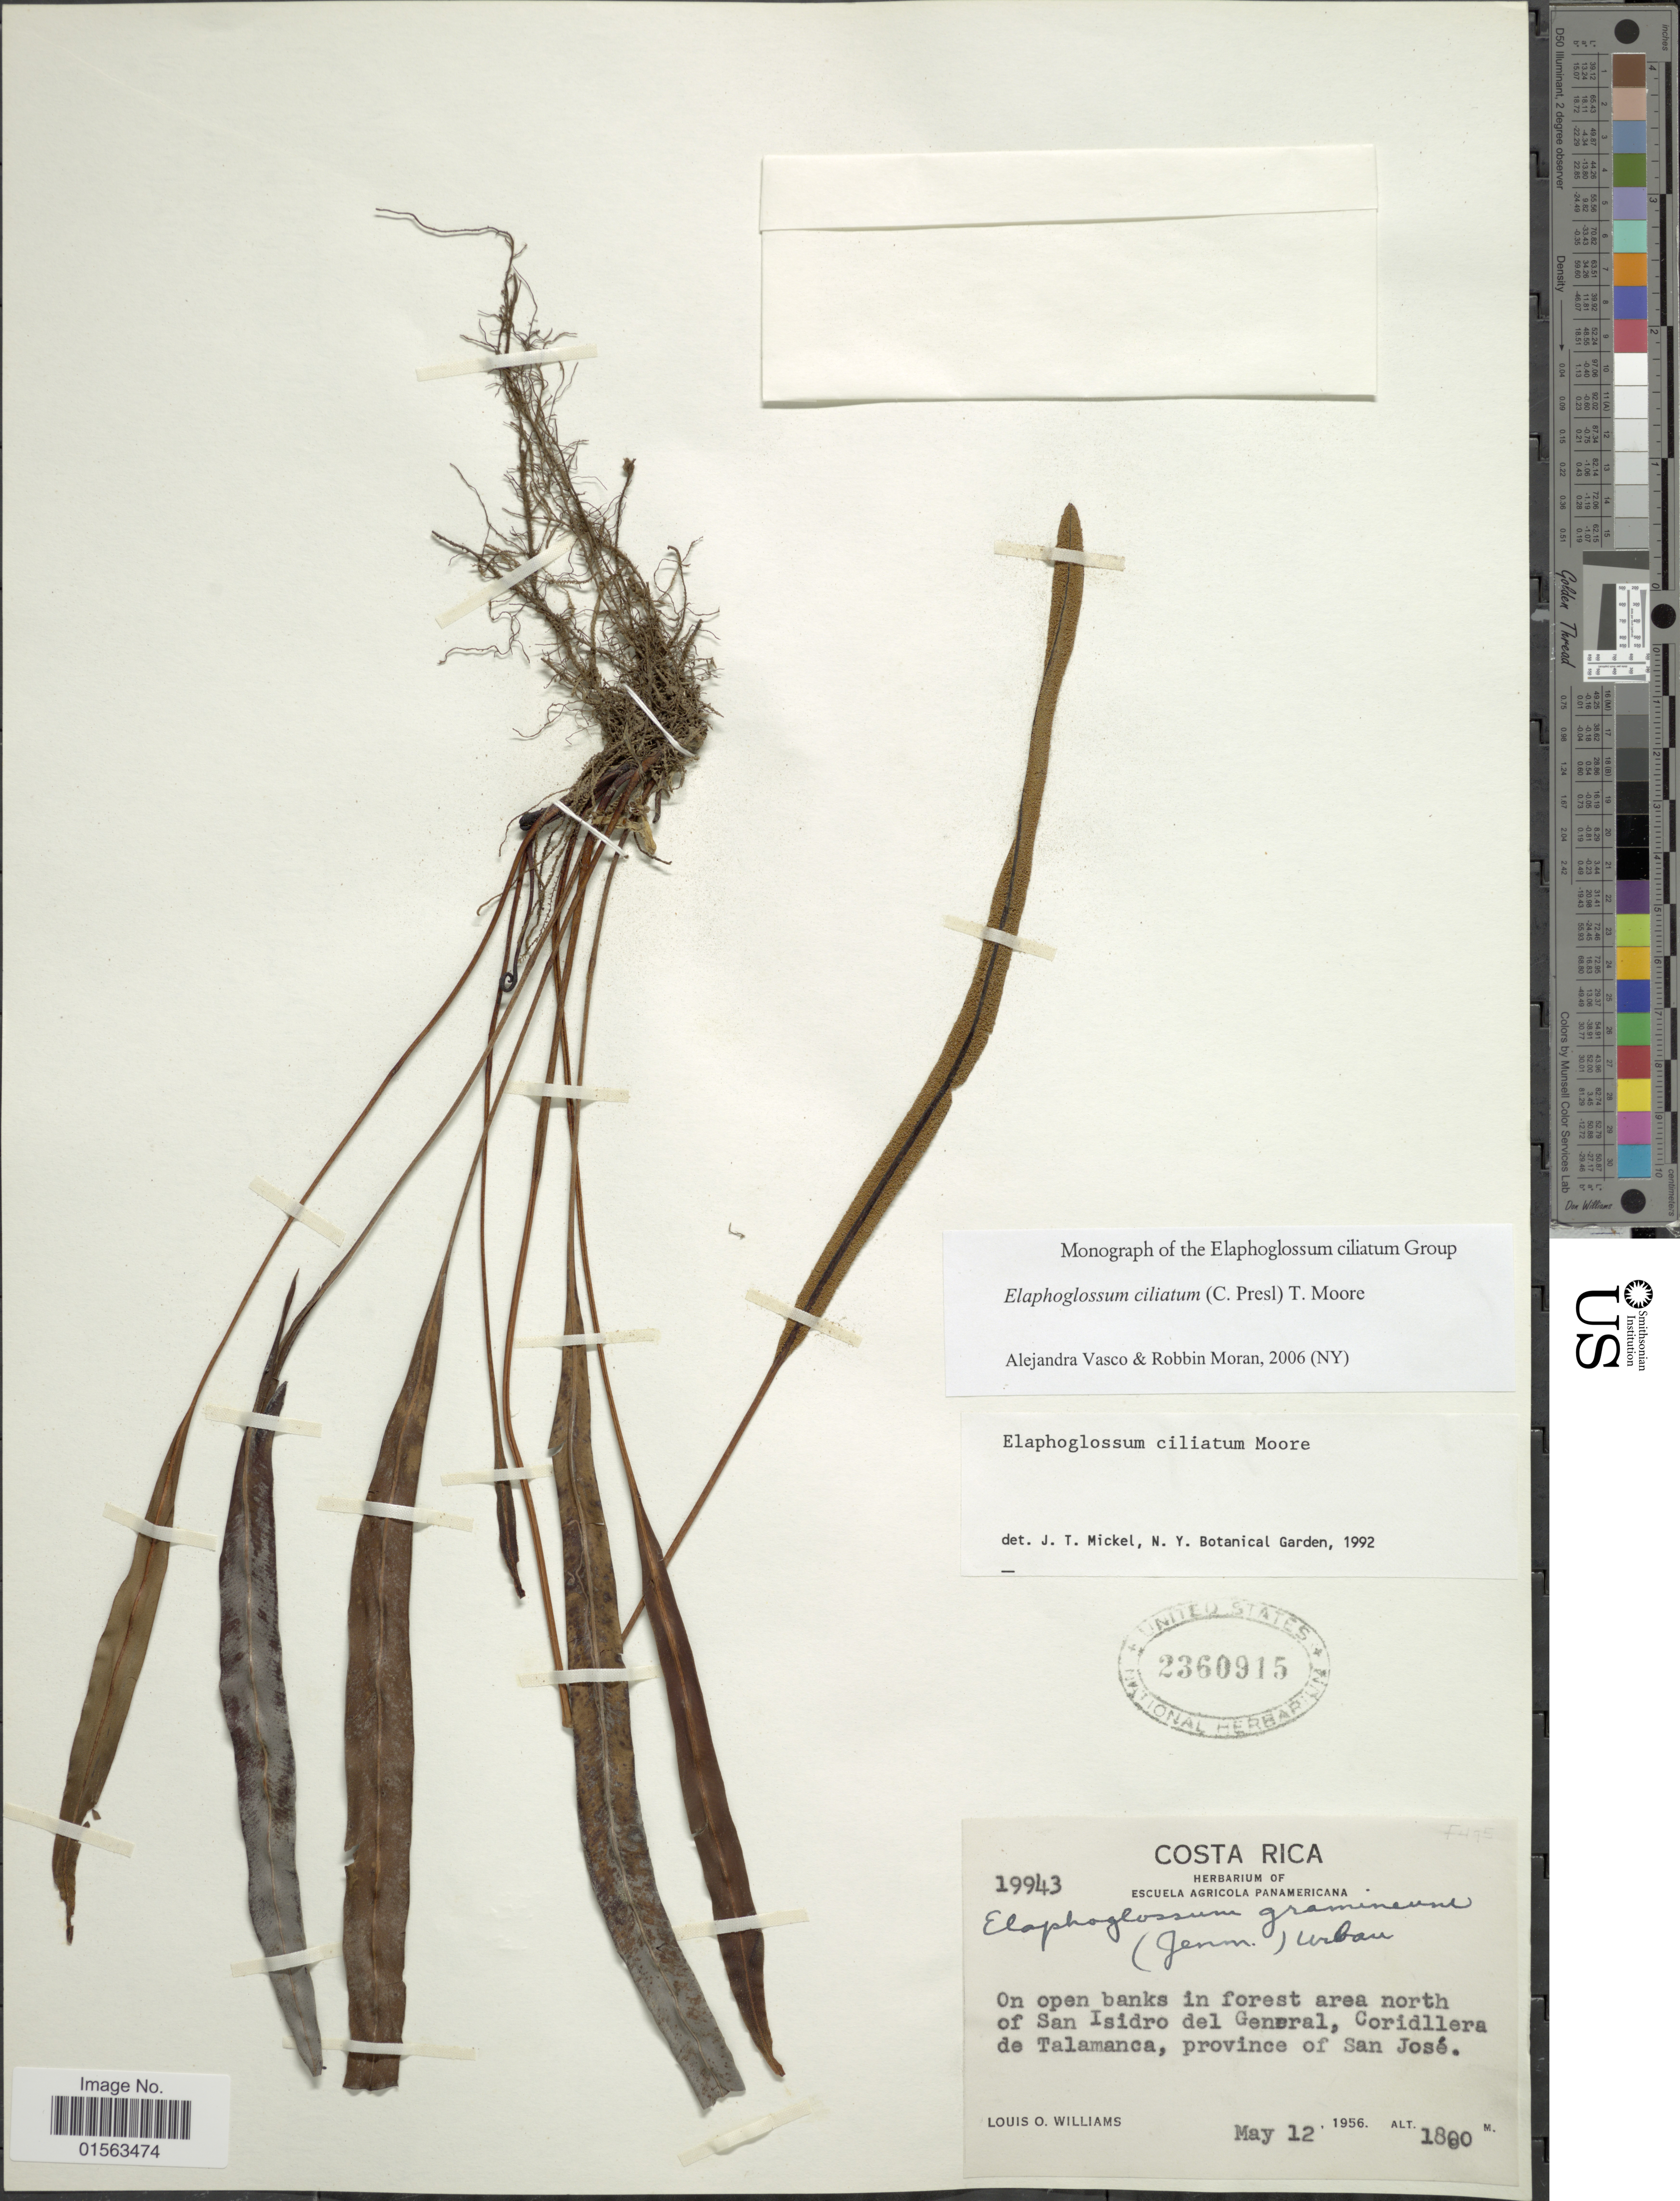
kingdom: Plantae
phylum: Tracheophyta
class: Polypodiopsida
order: Polypodiales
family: Dryopteridaceae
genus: Elaphoglossum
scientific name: Elaphoglossum ciliatum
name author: (C. Presl) T. Moore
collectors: L. O. Williams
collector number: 19943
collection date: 1956-05-12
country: Costa Rica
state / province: San José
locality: North of San Isidro del General, Cordillera de Talamanca, Province of San Jose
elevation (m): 1800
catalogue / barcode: US 2360915